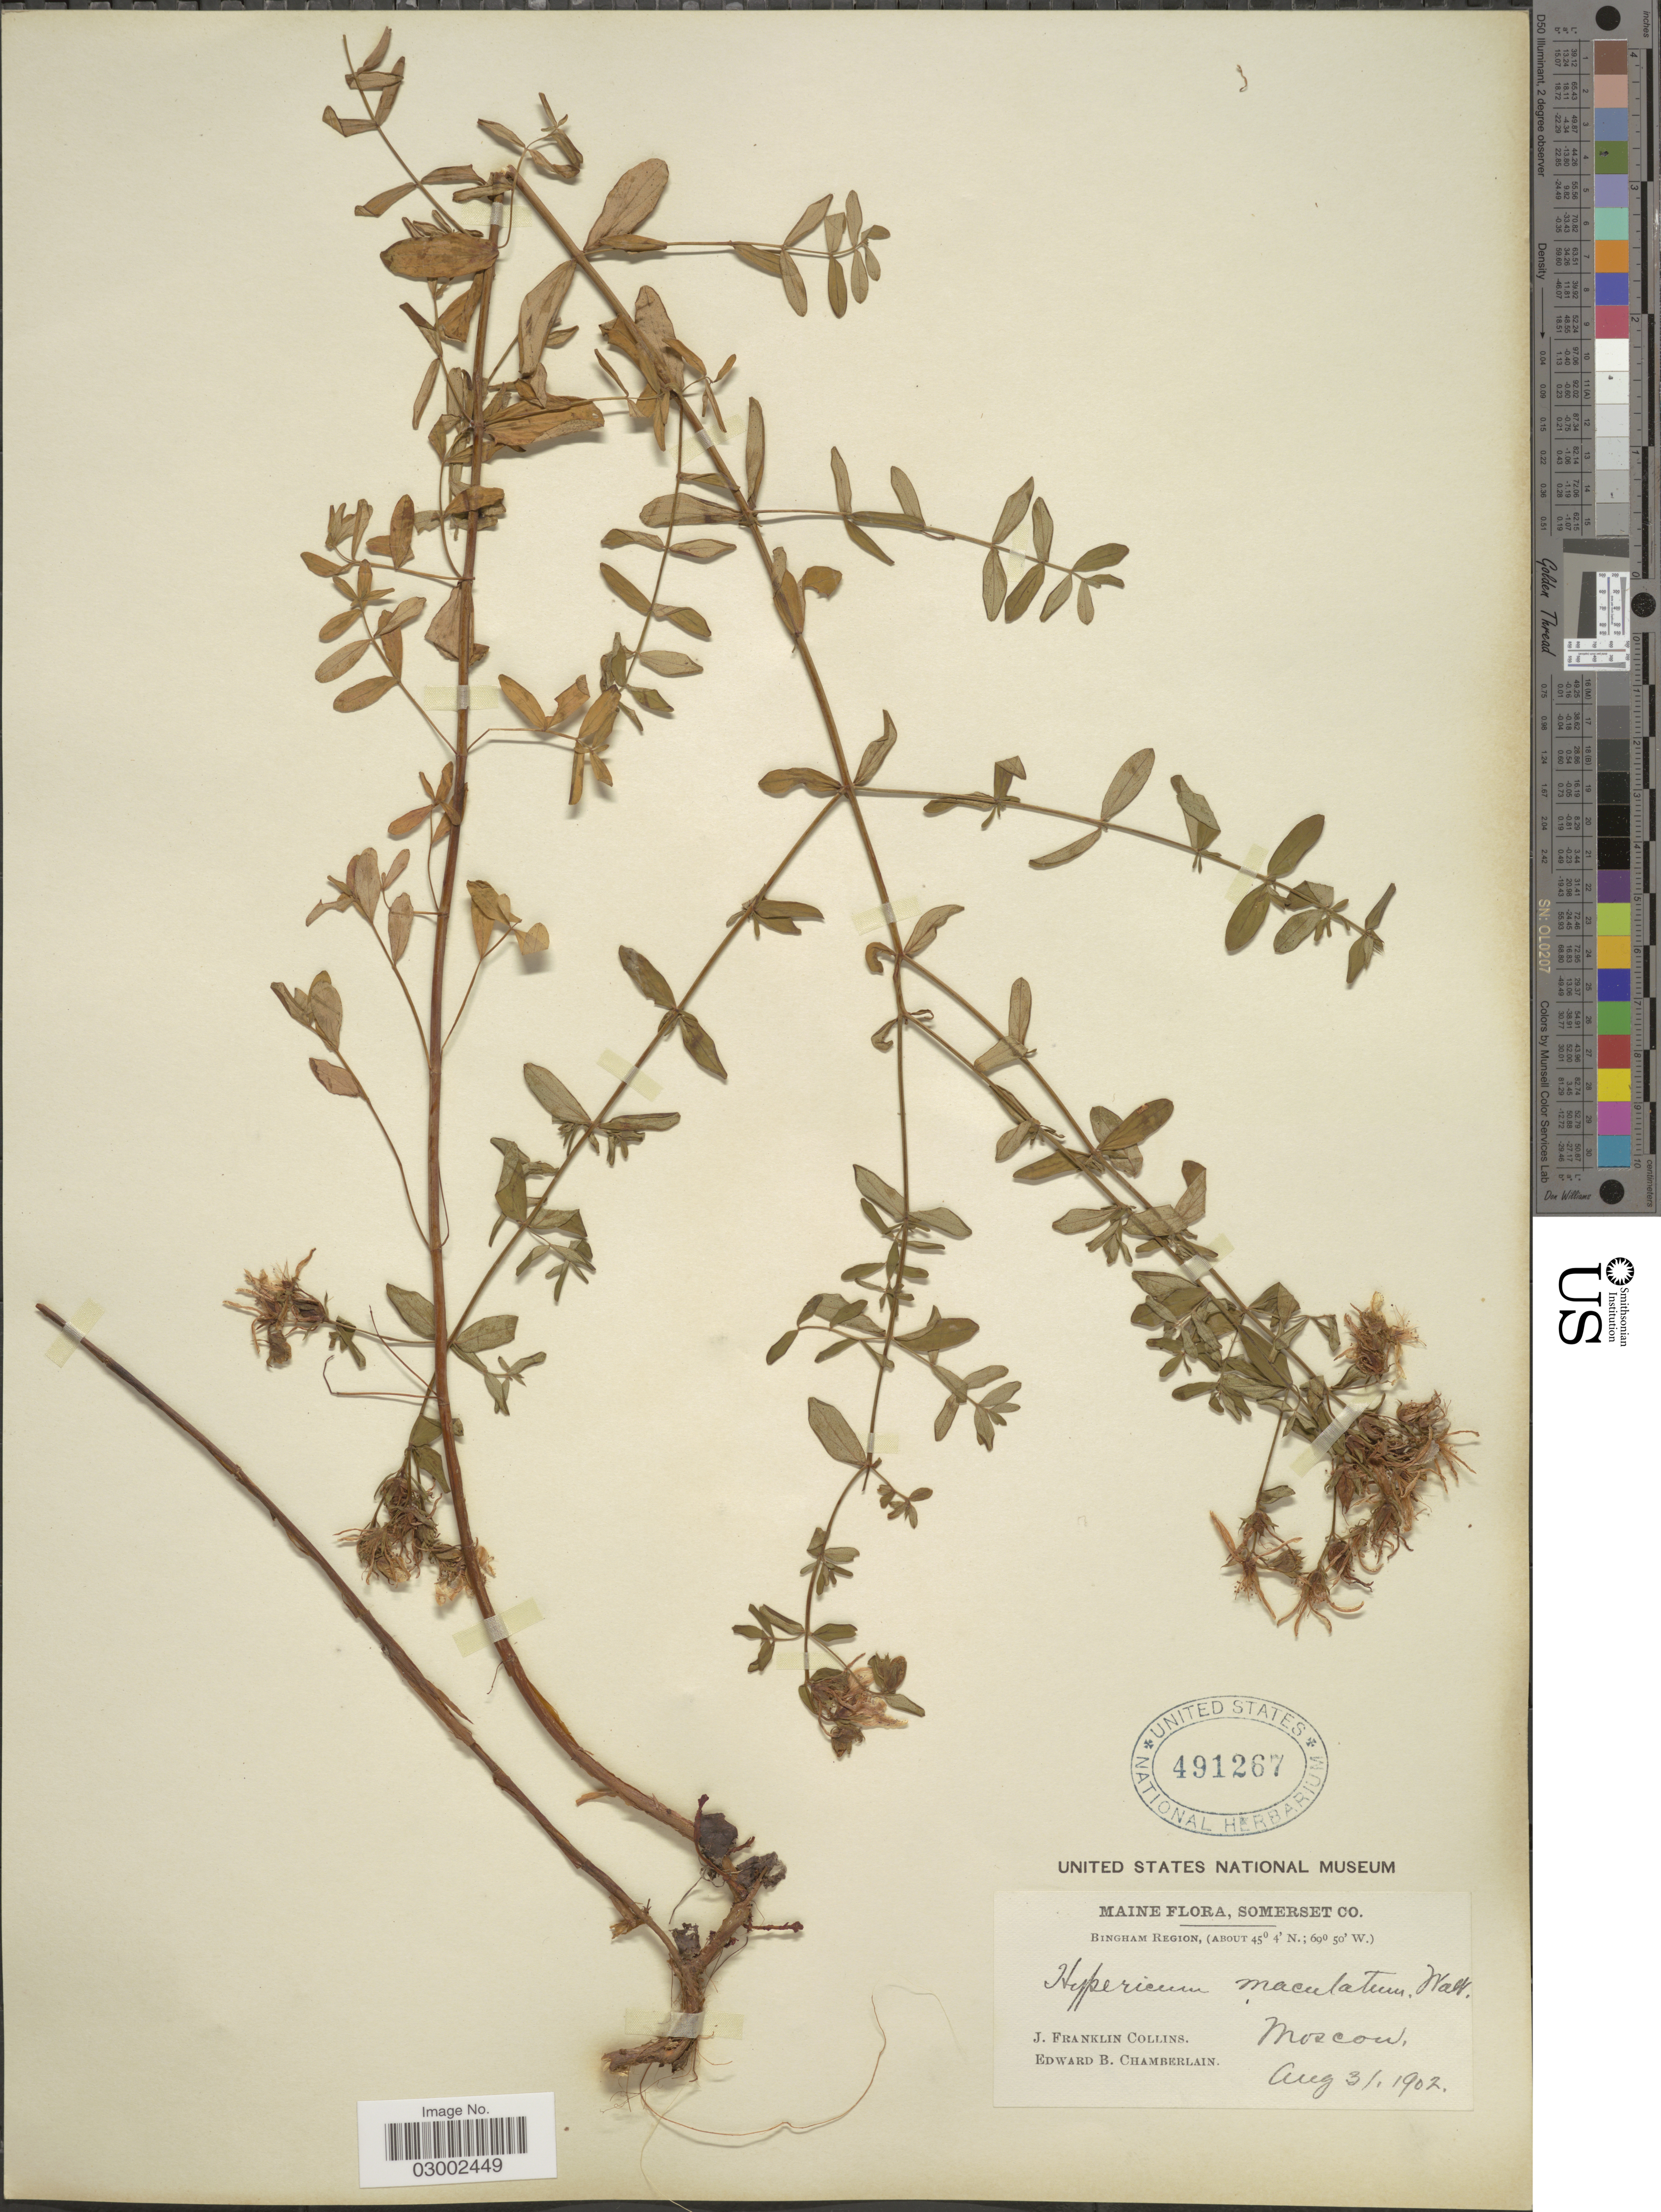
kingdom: Plantae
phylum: Tracheophyta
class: Magnoliopsida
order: Malpighiales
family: Hypericaceae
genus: Hypericum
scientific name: Hypericum punctatum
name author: Lam.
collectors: J. Collins & E. Chamberlain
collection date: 1902-08-31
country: United States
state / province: Maine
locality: Somerset Co. Bingham Region. Moscow.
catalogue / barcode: US 491267